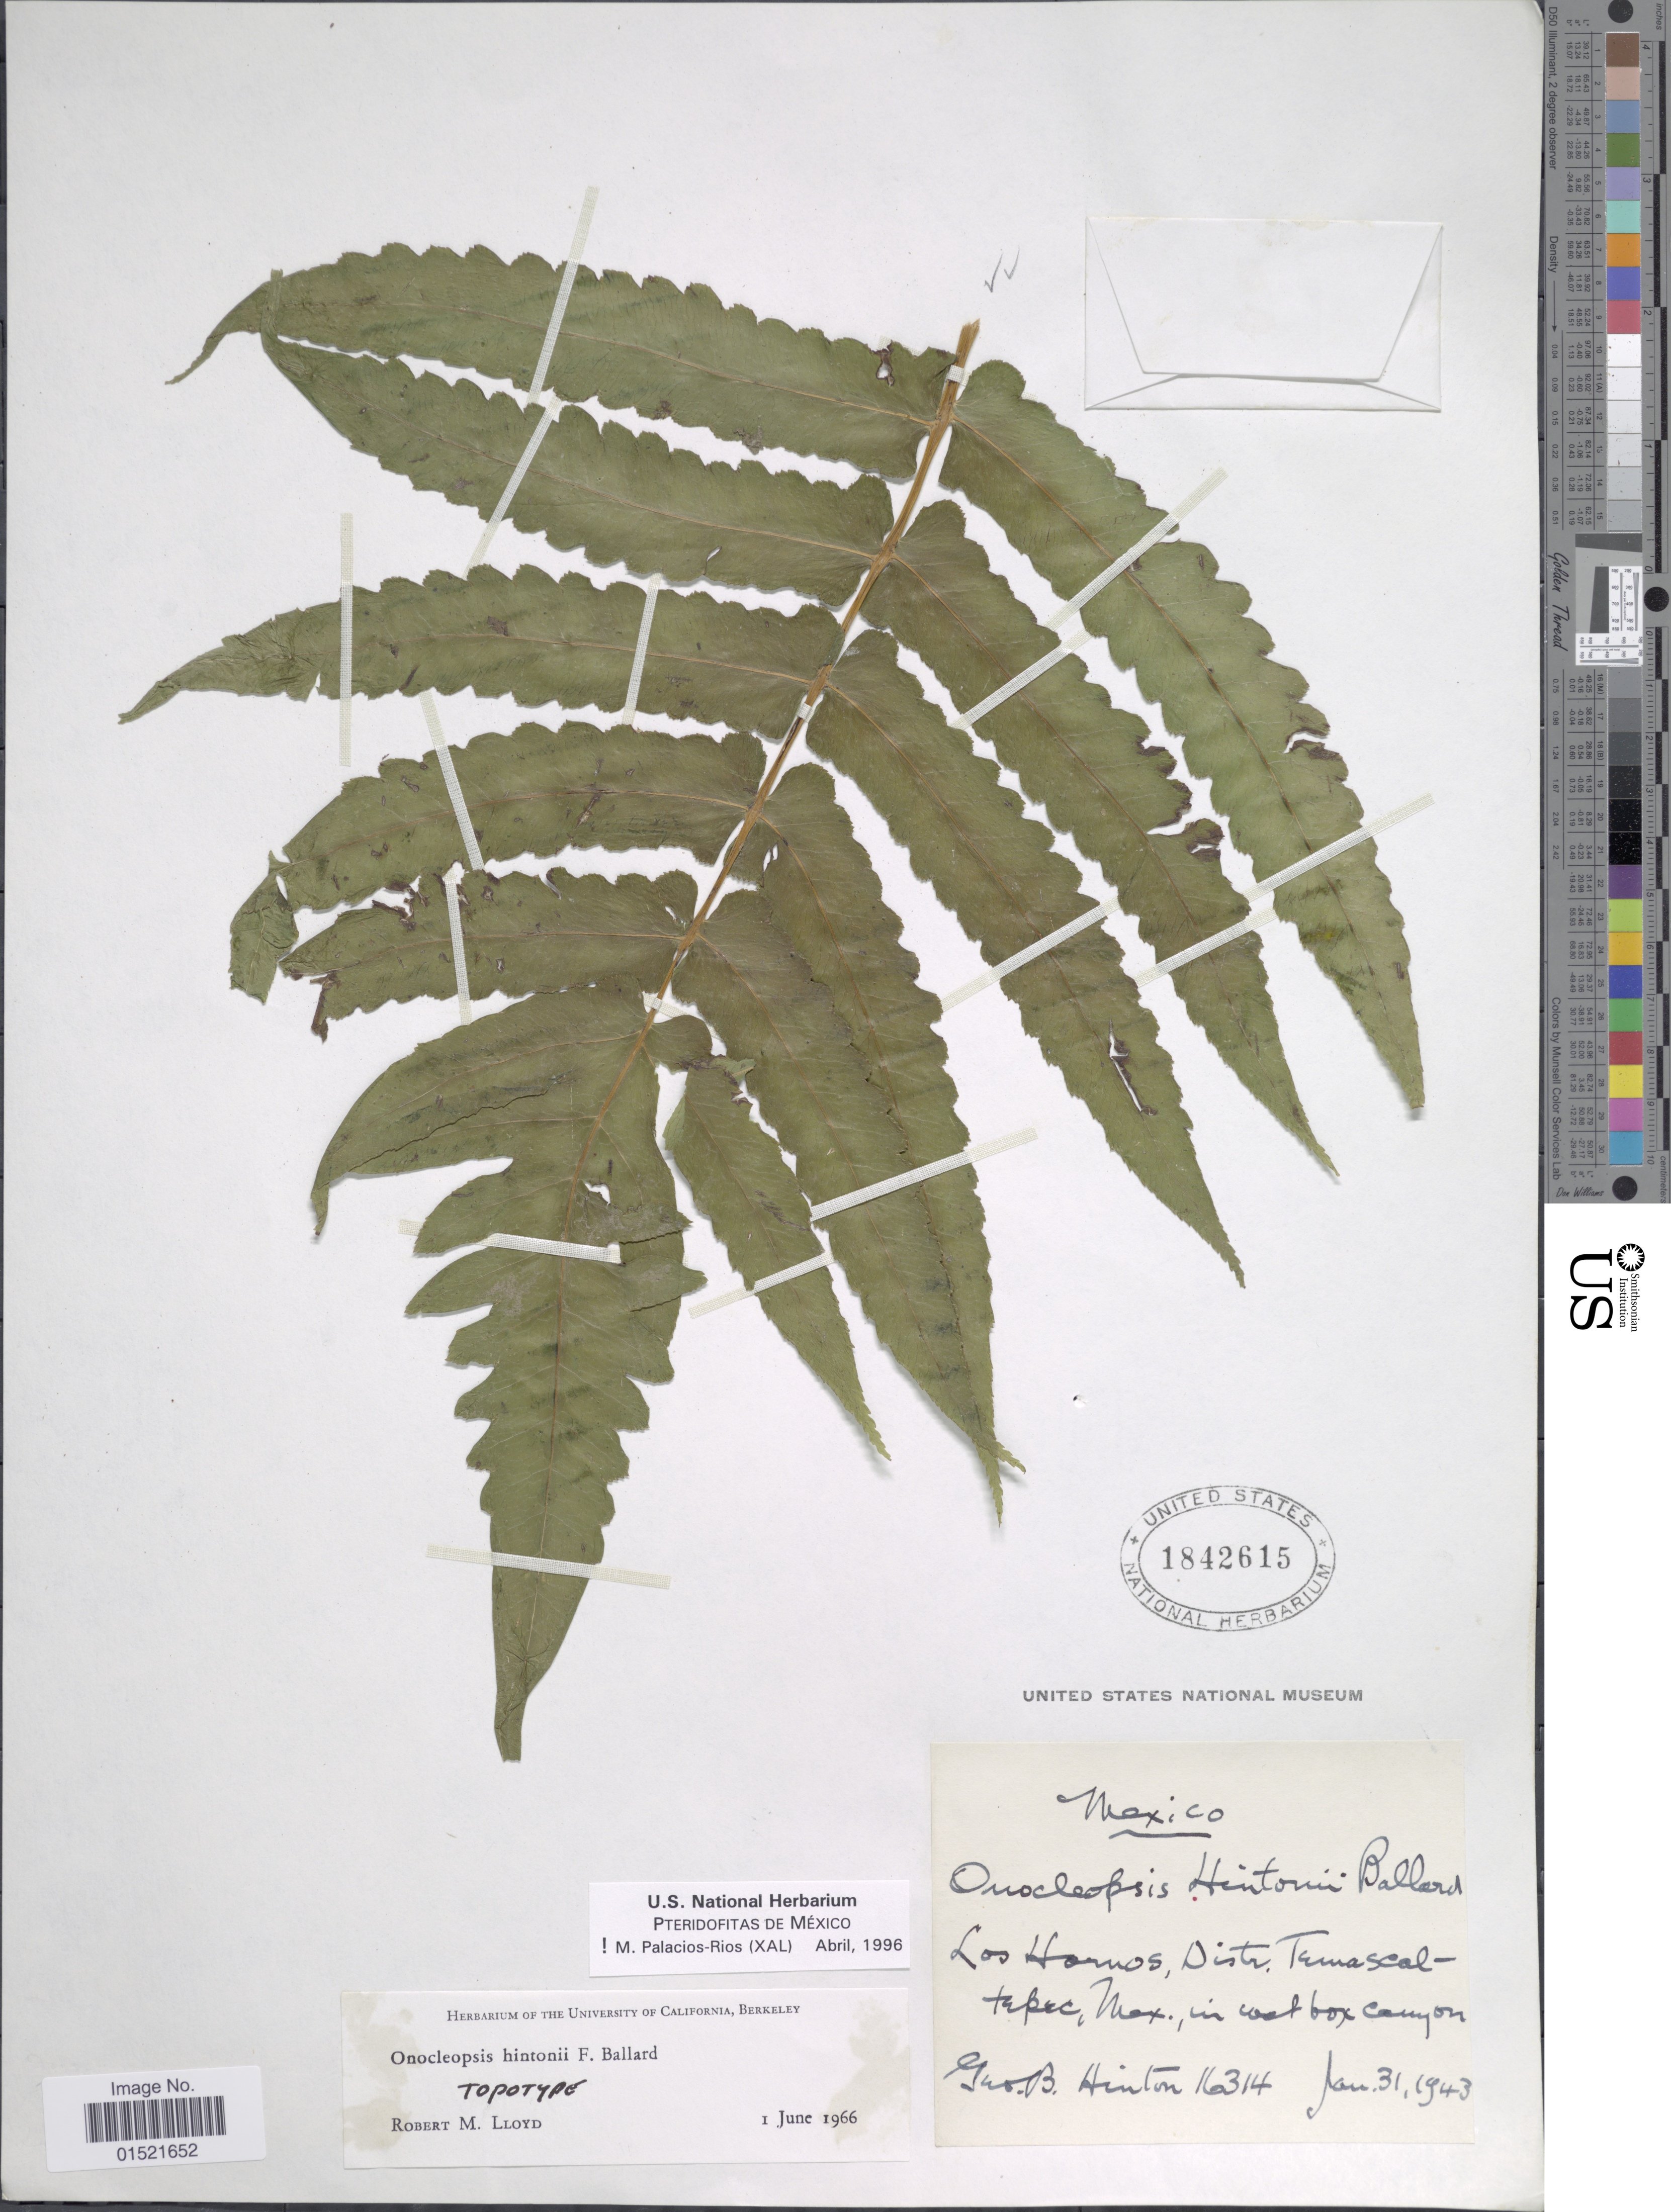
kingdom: Plantae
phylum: Tracheophyta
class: Polypodiopsida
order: Polypodiales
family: Onocleaceae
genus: Onocleopsis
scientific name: Onocleopsis hintonii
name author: F. Ballard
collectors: G. B. Hinton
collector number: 16314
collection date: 1943-01-31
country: Mexico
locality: Los Hornos, Distr. Temascaltepec, Mex., in wet box Canyon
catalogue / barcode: US 1842615